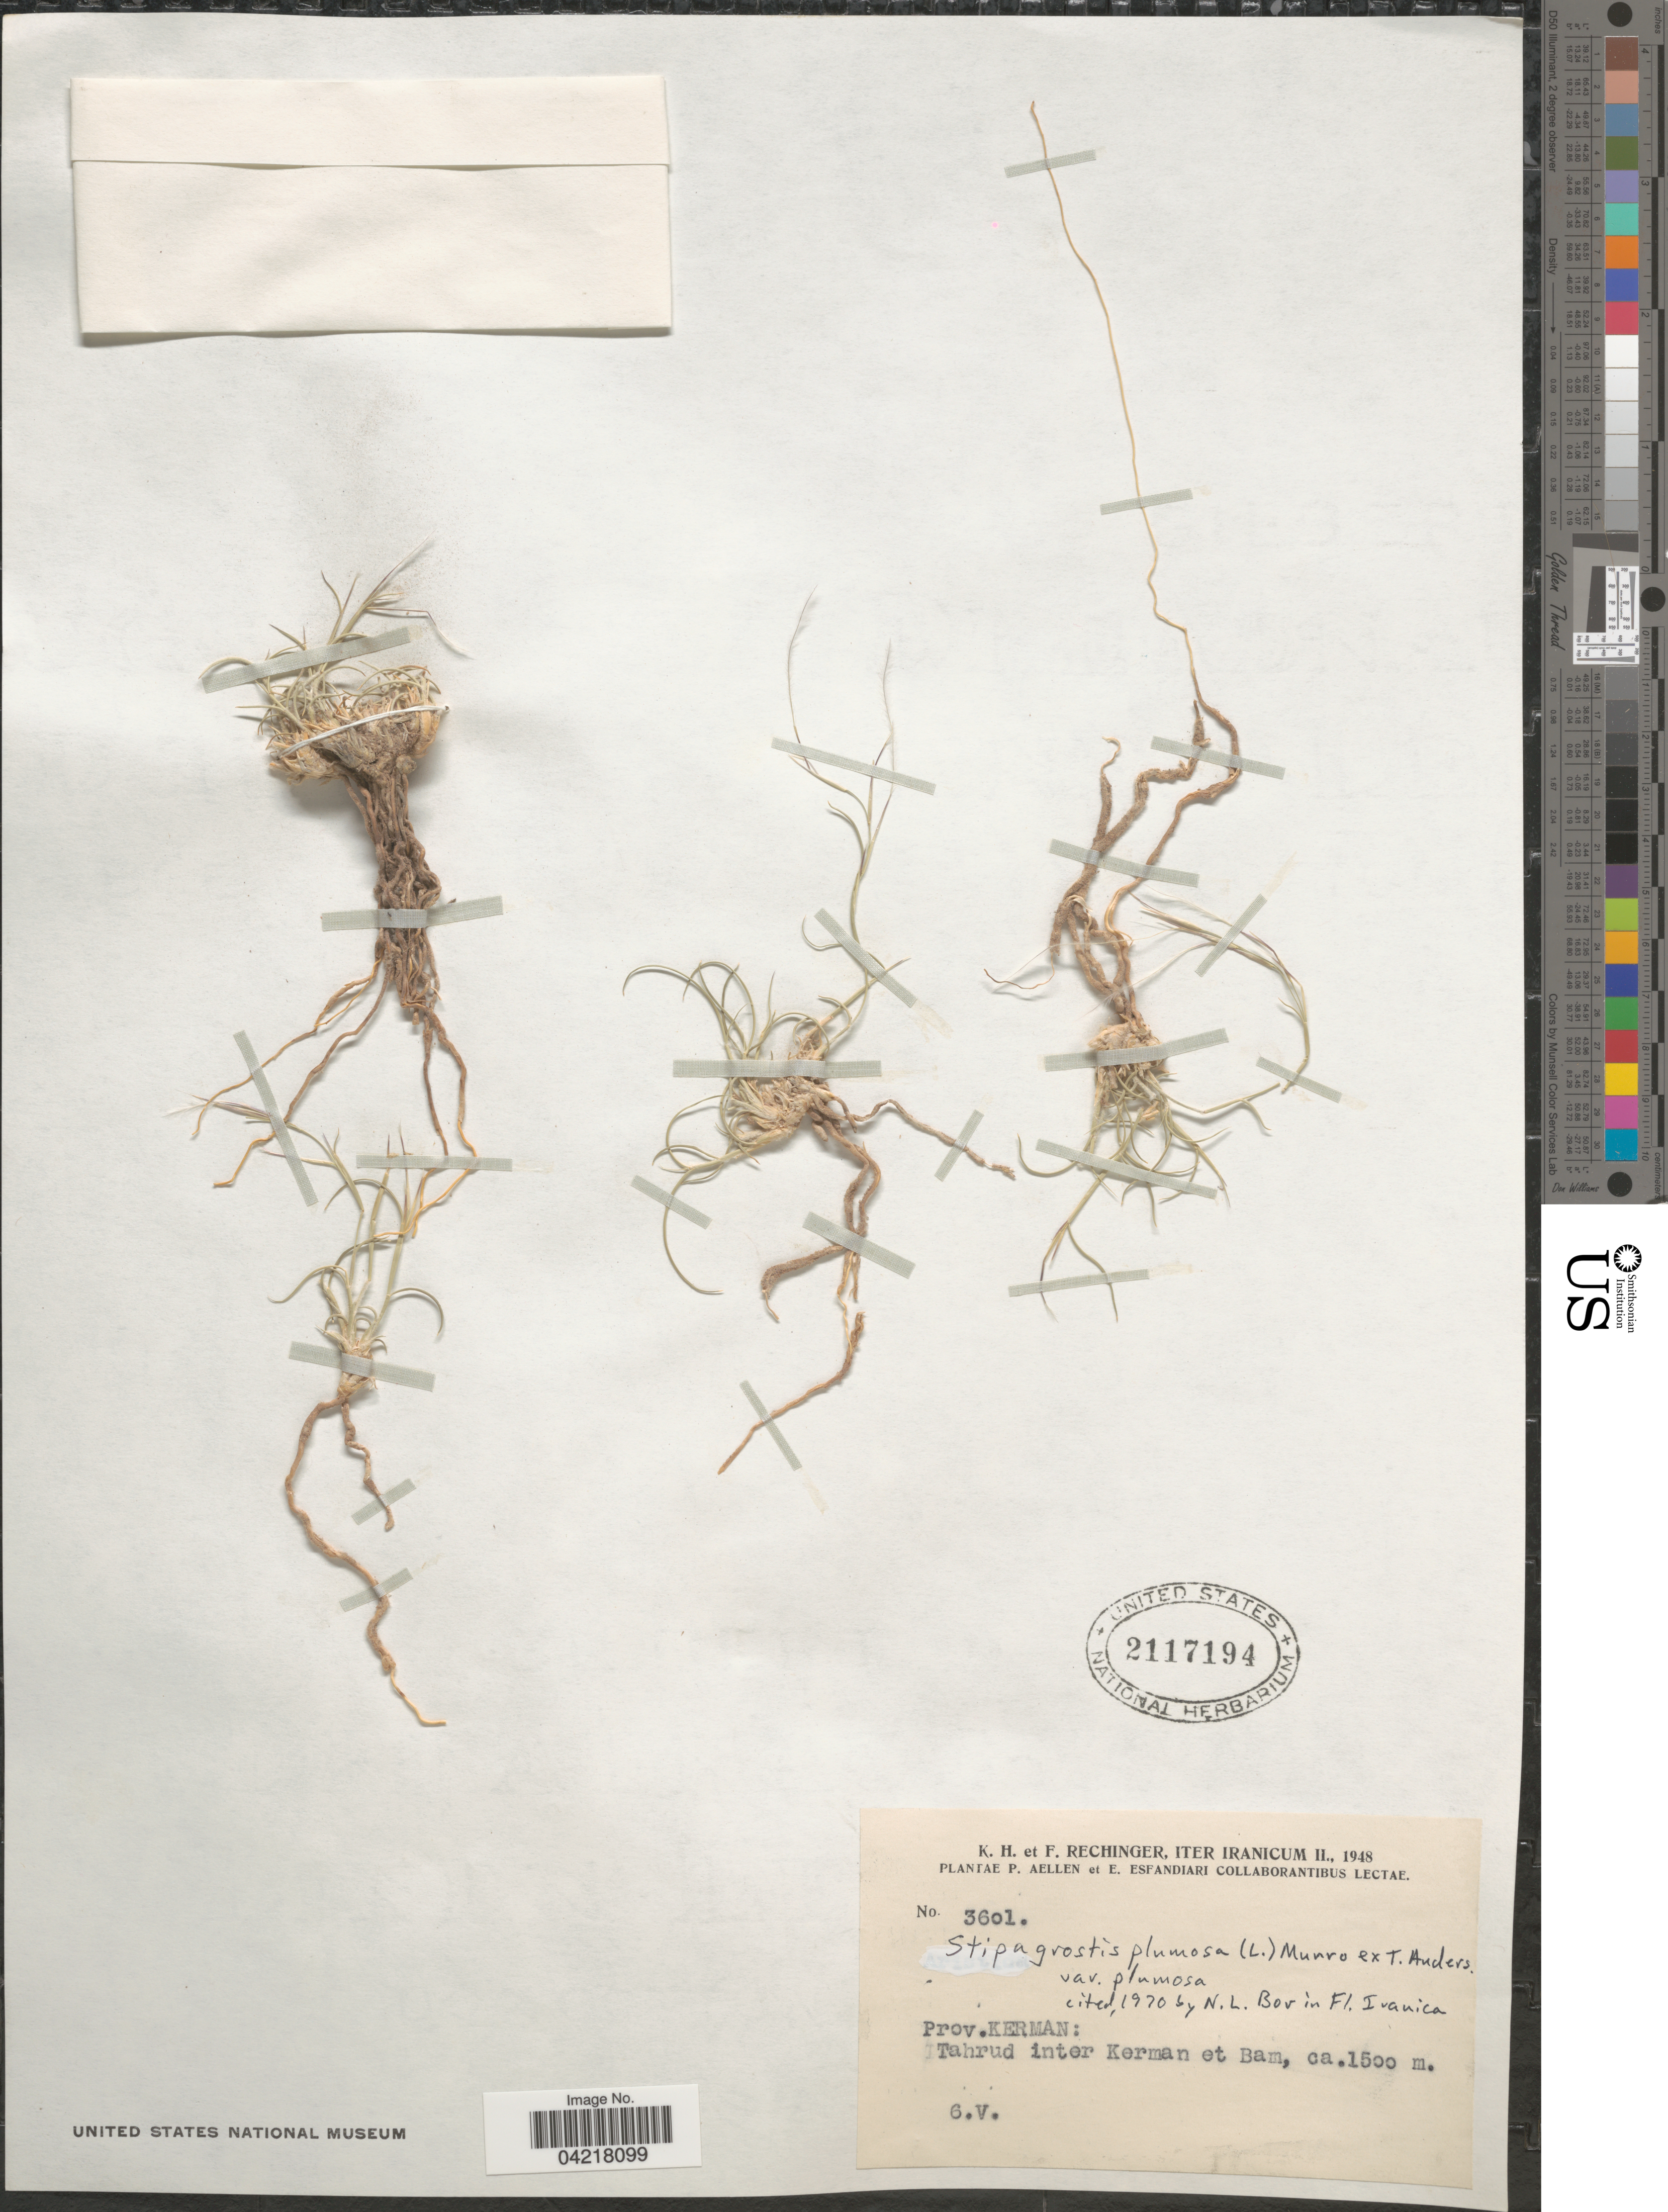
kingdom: Plantae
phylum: Tracheophyta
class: Liliopsida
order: Poales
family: Poaceae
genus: Stipagrostis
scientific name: Stipagrostis plumosa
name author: (L.) Munro ex T. Anderson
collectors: K. H. Rechinger & F. Rechinger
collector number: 3601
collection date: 1948-05-06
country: Iran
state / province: Kerman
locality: Iter Iranicum II., 1948. Tahrud inter Kerman et Bam.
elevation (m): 1500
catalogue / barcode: US 2117194